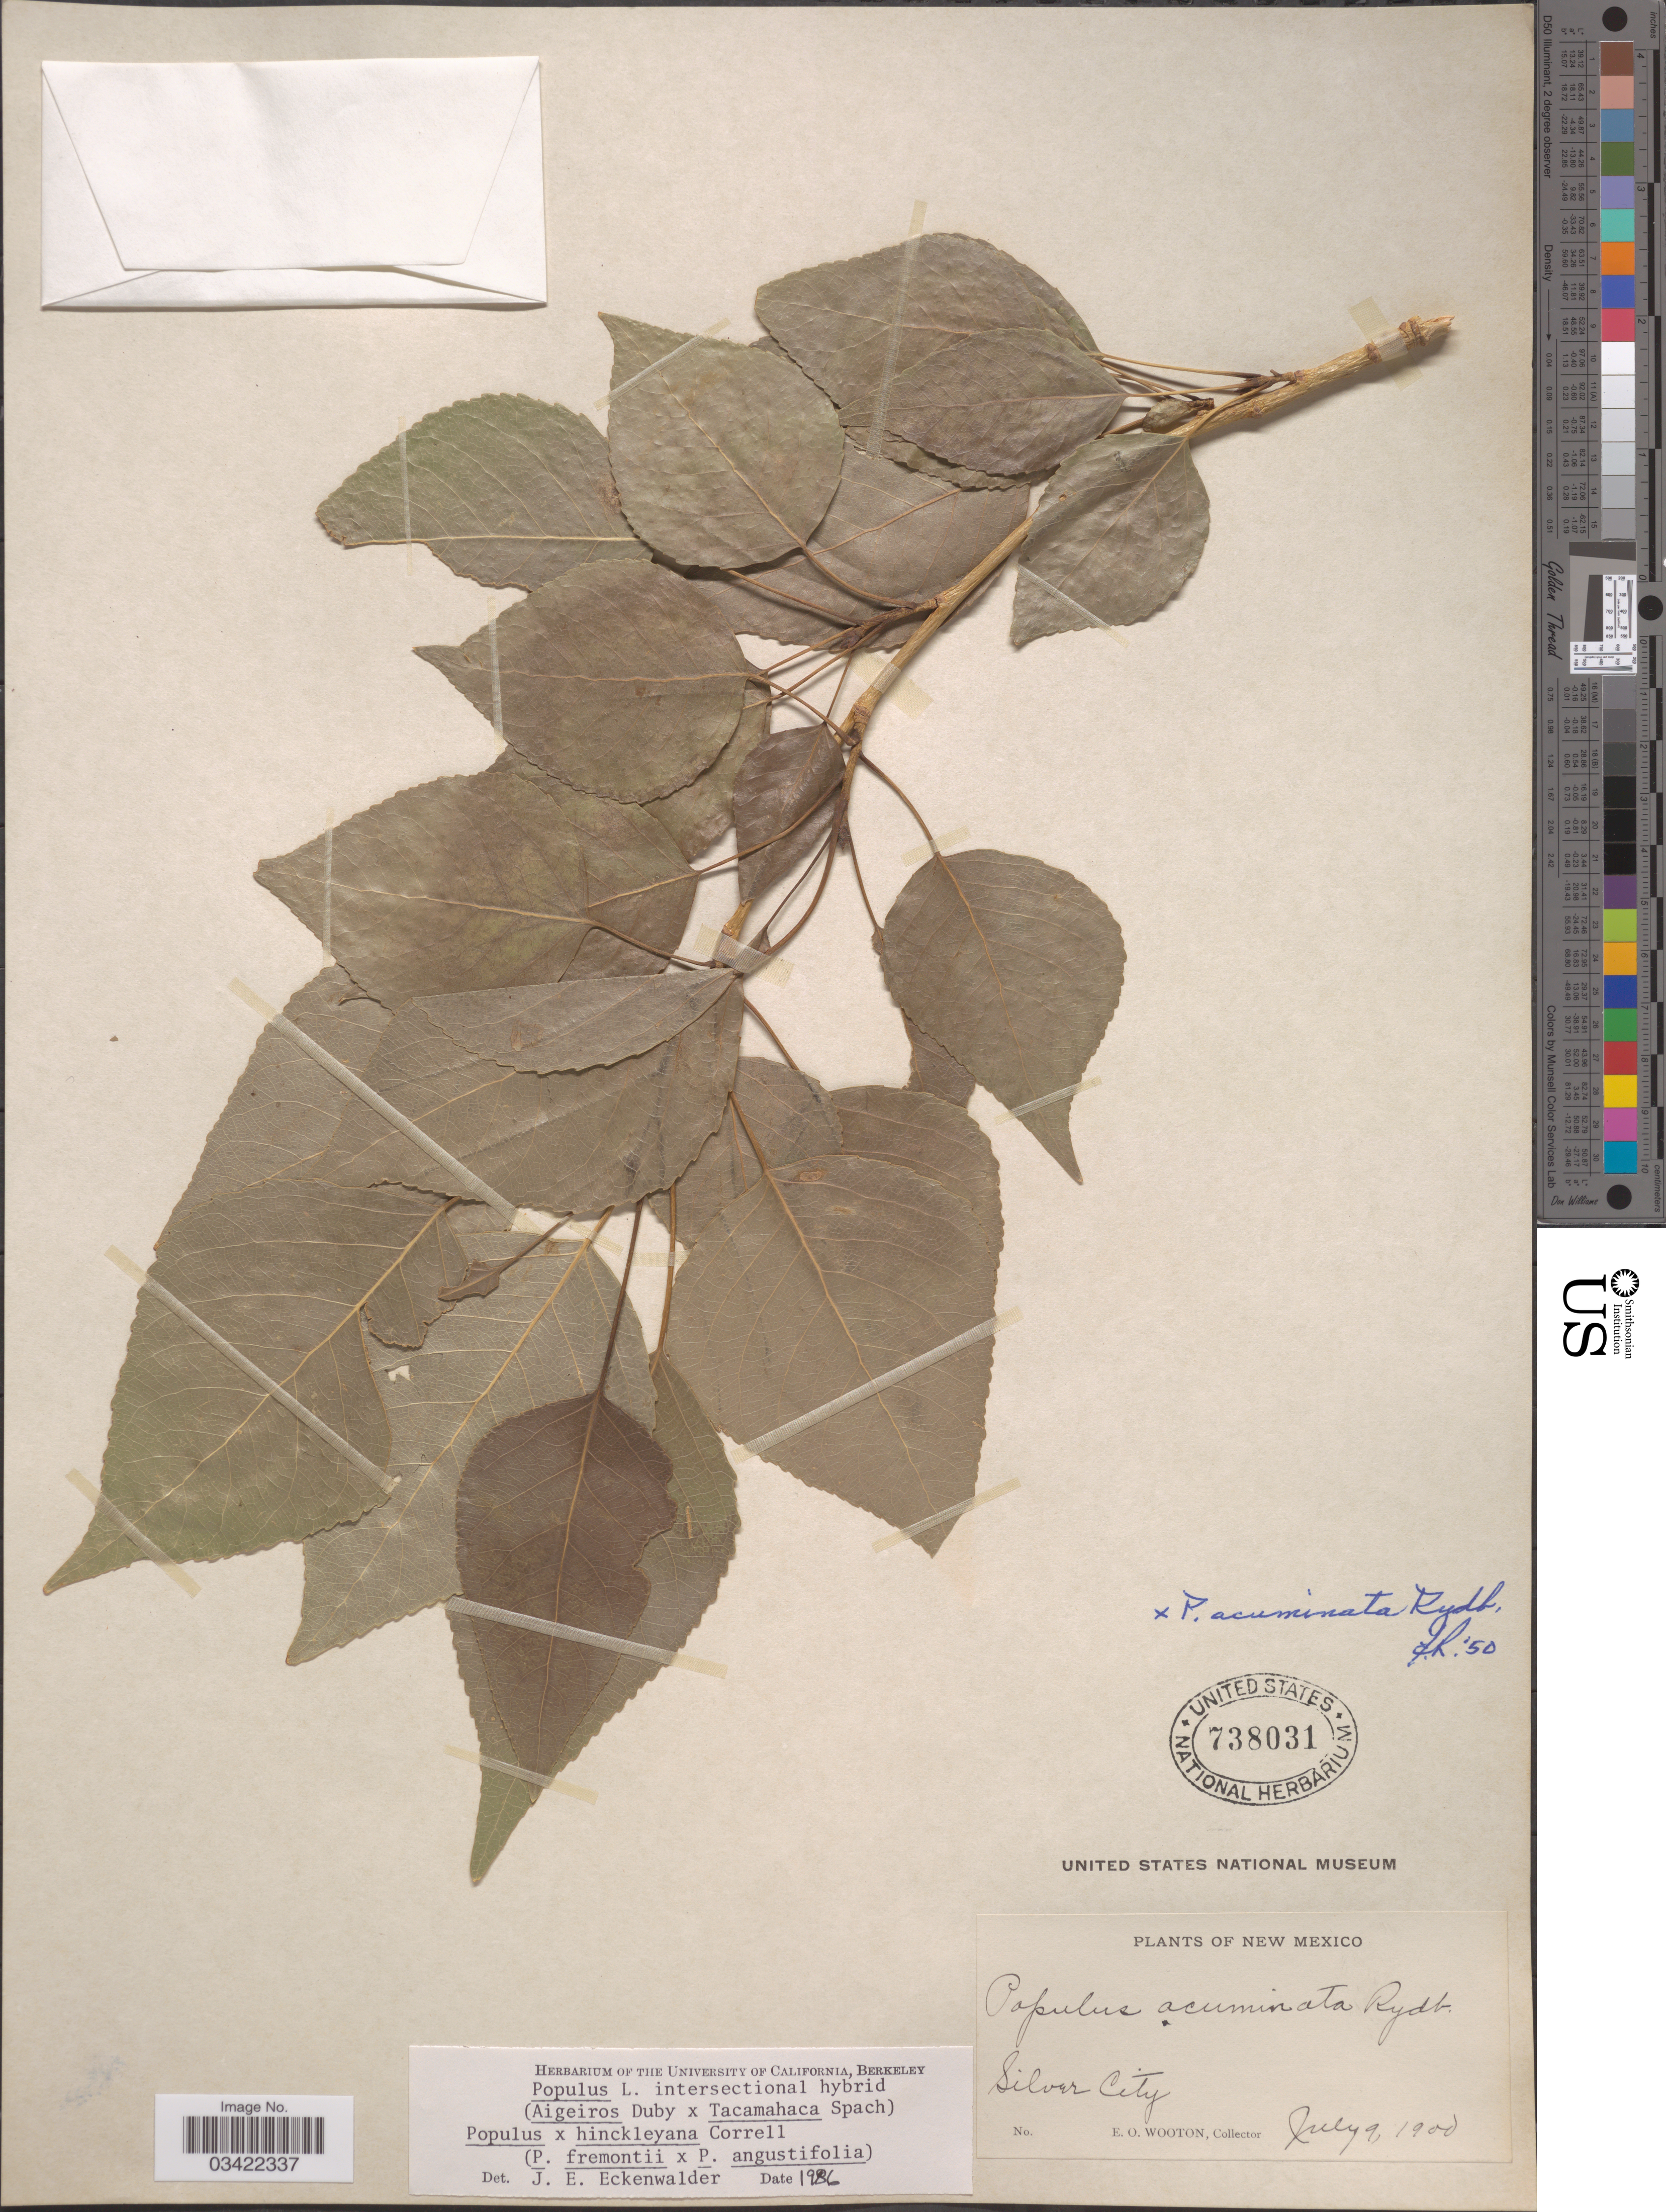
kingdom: Plantae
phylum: Tracheophyta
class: Magnoliopsida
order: Malpighiales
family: Salicaceae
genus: Populus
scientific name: Populus x hinckleyana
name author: Correll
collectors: E. O. Wooton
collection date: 1900-07-09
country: United States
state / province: New Mexico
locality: Silver City.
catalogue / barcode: US 738031